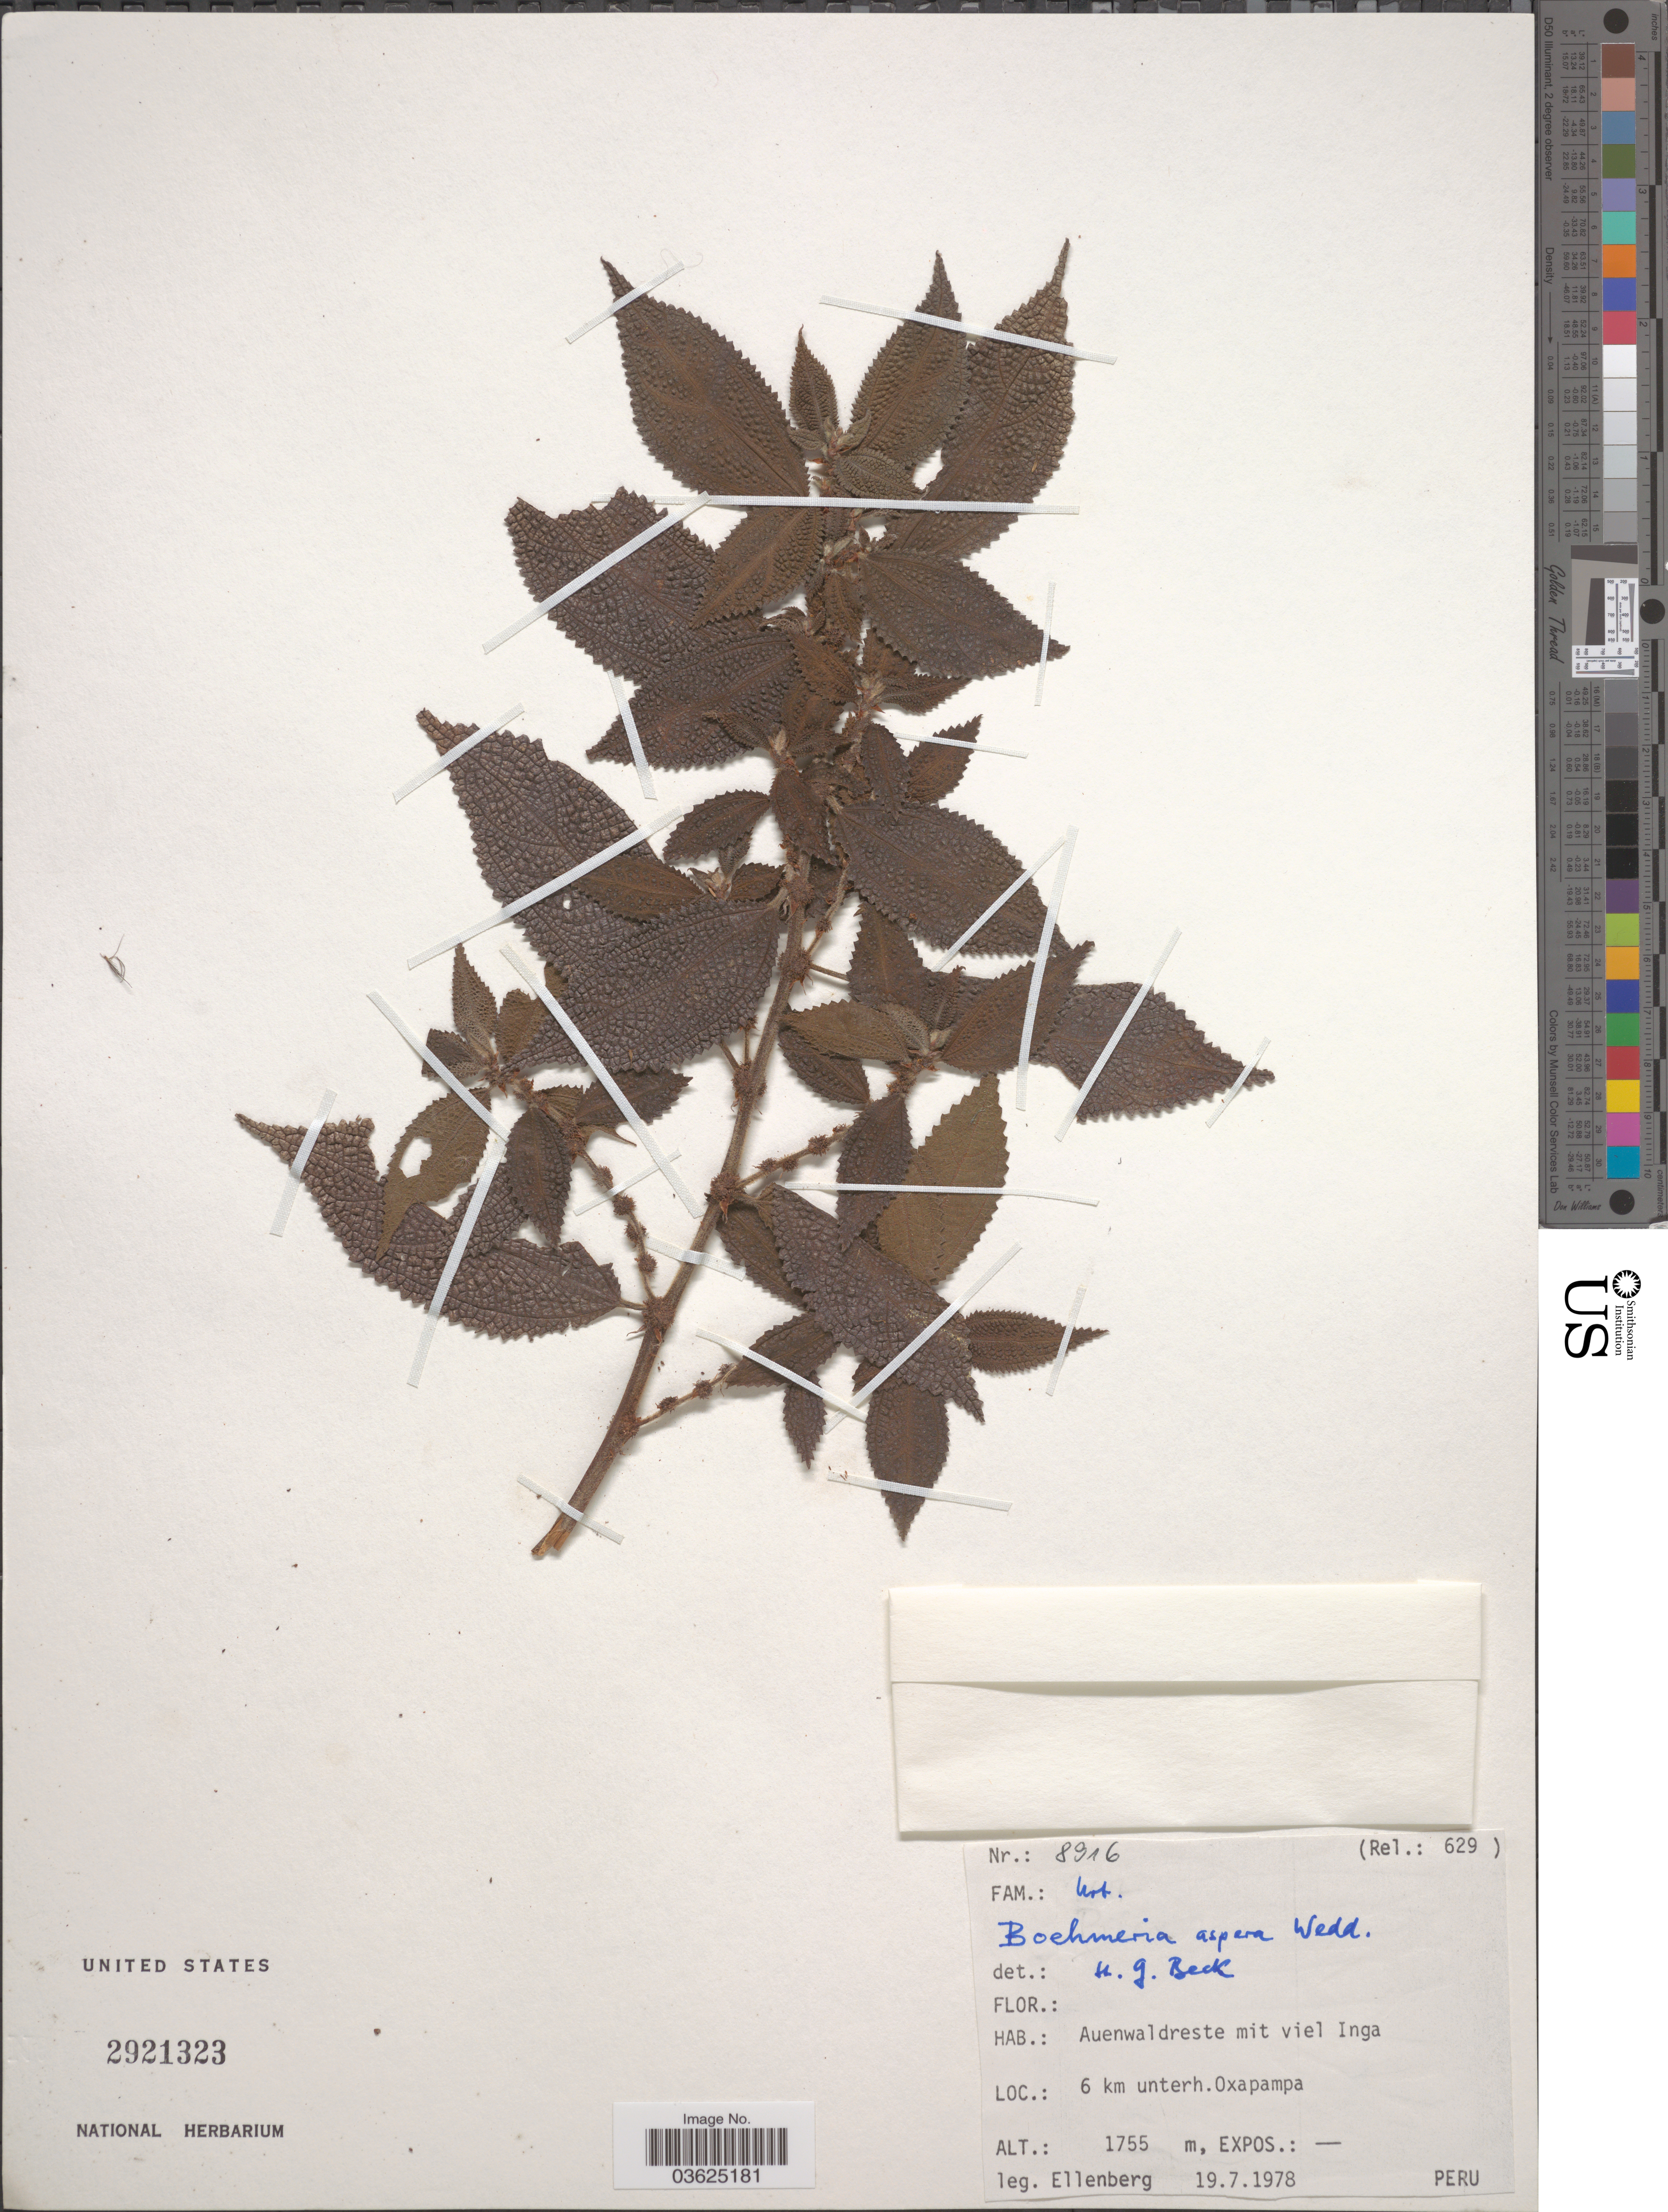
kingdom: Plantae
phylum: Tracheophyta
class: Magnoliopsida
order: Rosales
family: Urticaceae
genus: Boehmeria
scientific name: Boehmeria aspera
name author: Wedd.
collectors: Ellenberg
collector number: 8916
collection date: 1978-07-19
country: Peru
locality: Auenwaldreste mit viel Inga. 6 km unterh.Oxapampa.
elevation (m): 1755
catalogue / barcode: US 2921323